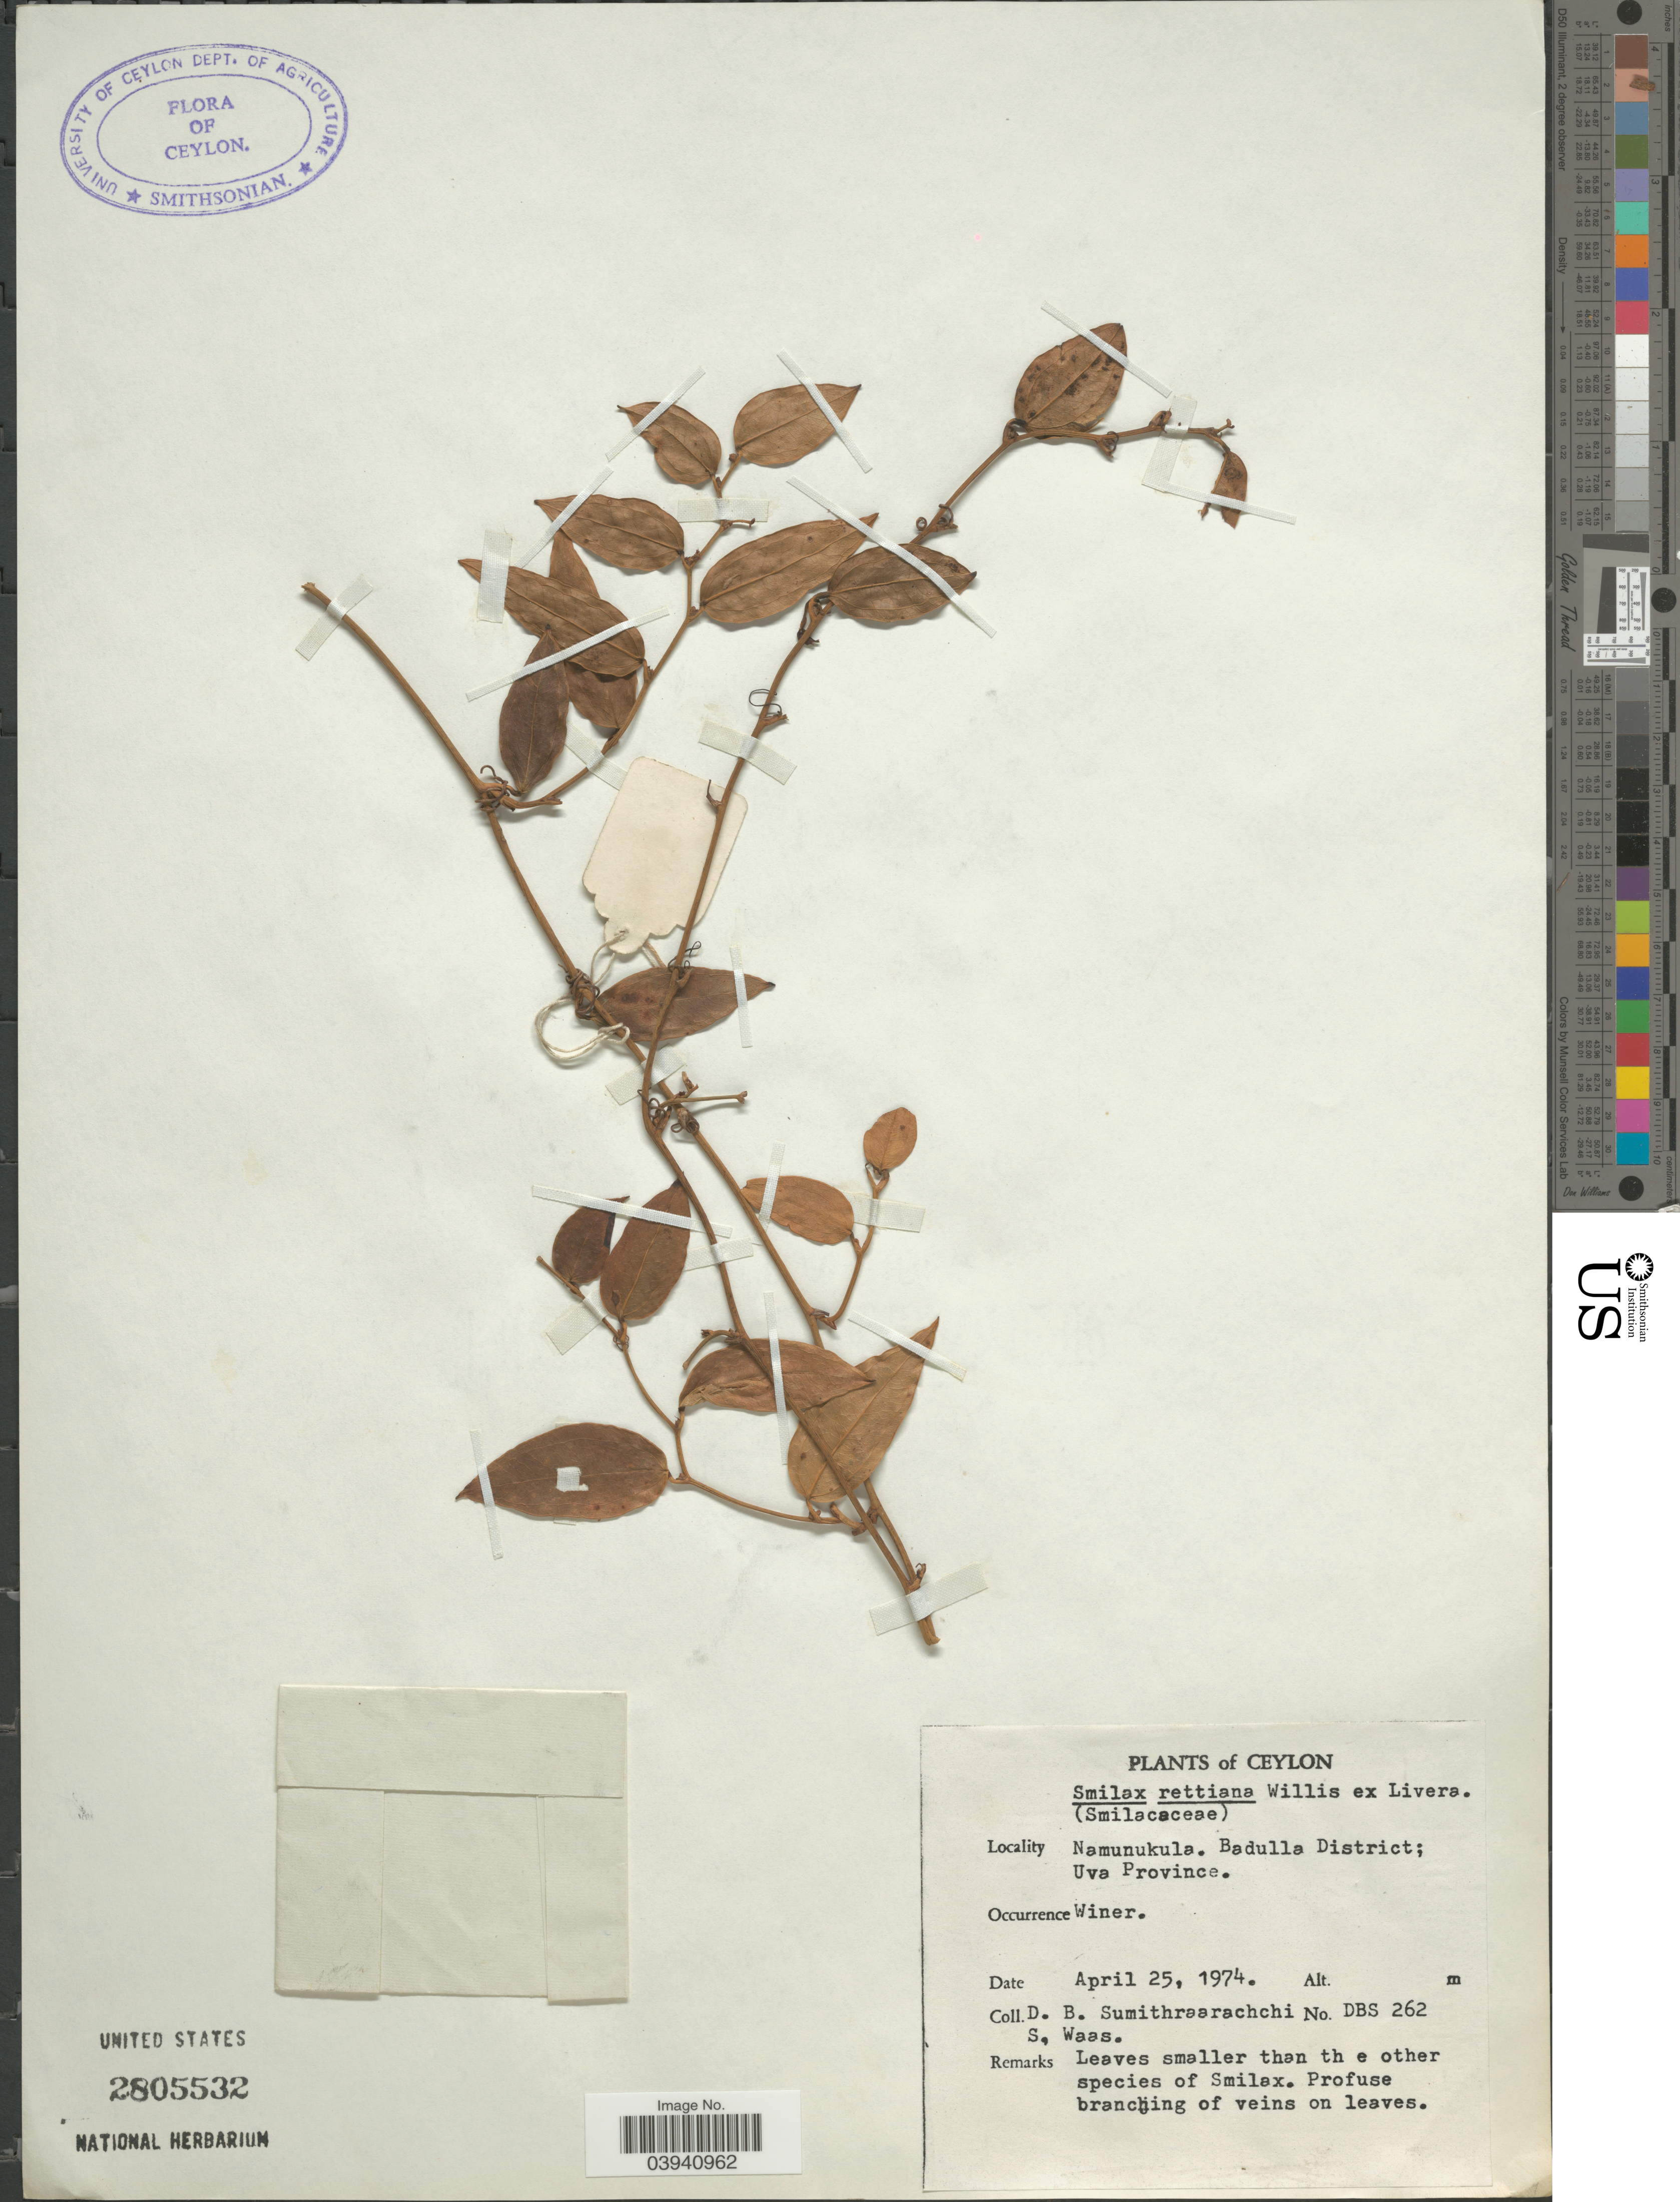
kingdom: Plantae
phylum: Tracheophyta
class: Liliopsida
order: Liliales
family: Smilacaceae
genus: Smilax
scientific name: Smilax rettiana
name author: Willis ex Livera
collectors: D. B. Sumithraarachchi & S. Waas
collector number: DBS262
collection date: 1974-04-25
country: Sri Lanka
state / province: Uva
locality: Ceylon. Namunukula. Badulla District. Winer.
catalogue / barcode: US 2805532